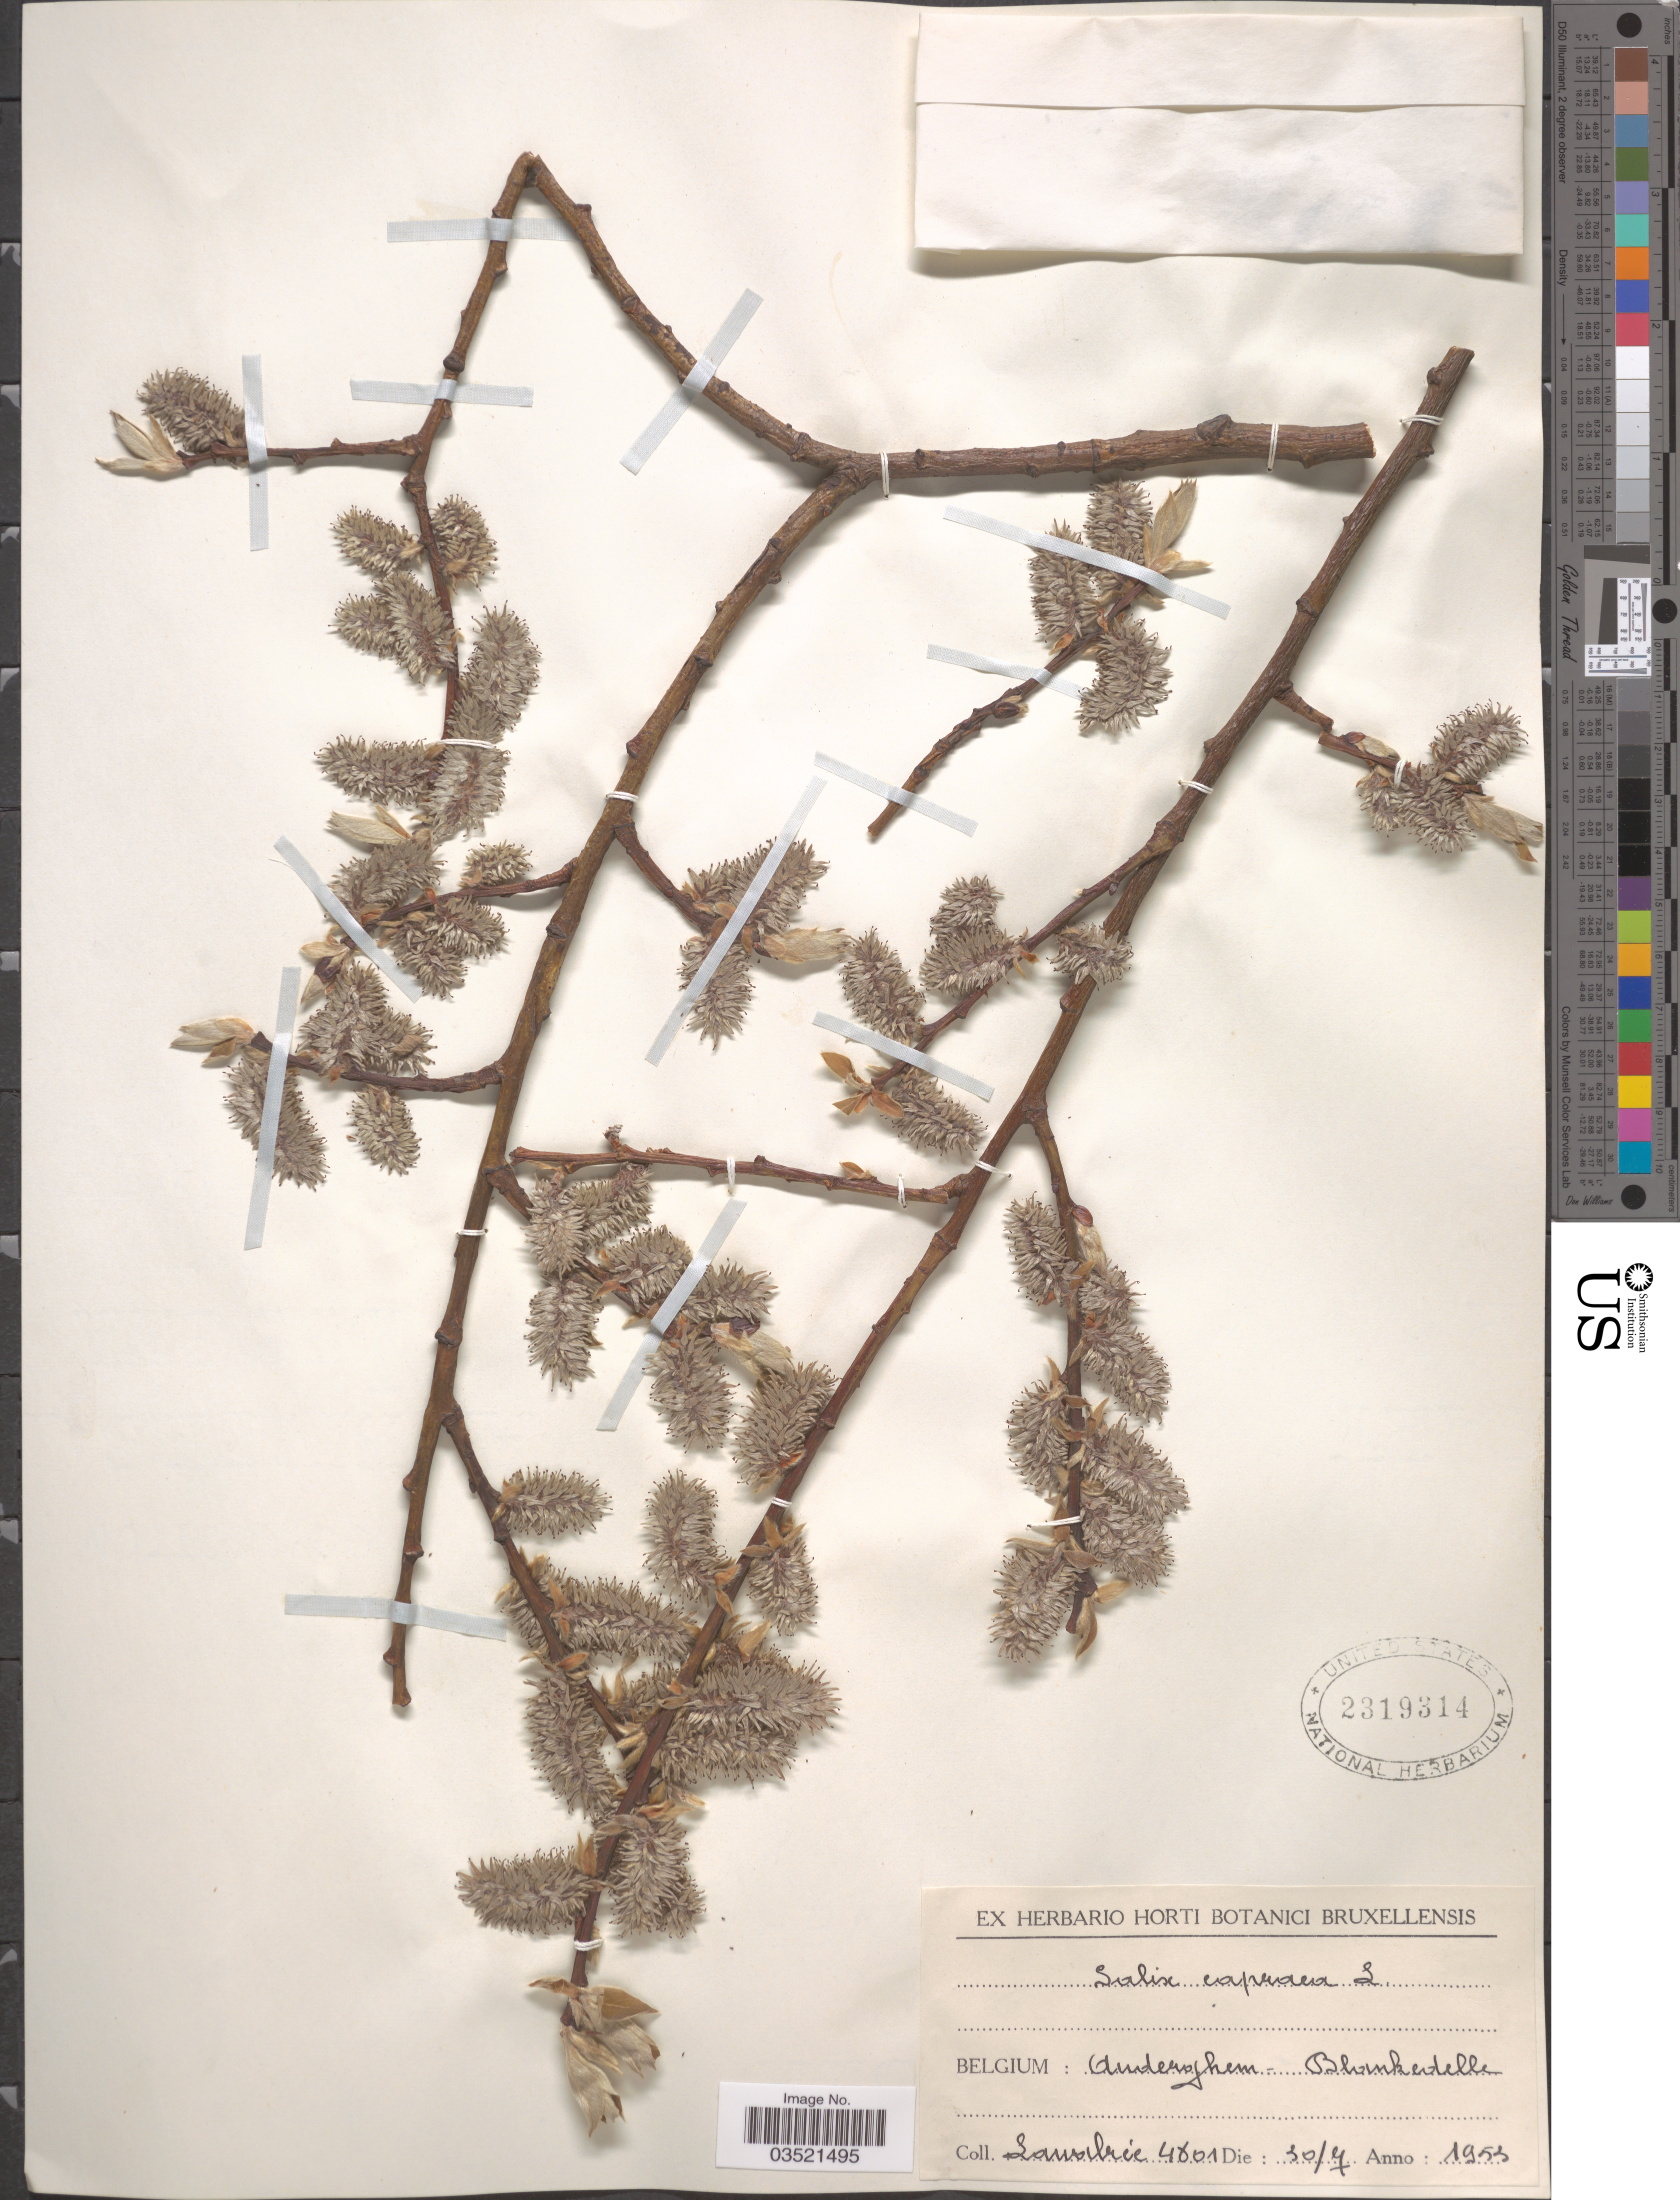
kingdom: Plantae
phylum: Tracheophyta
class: Magnoliopsida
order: Malpighiales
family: Salicaceae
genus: Salix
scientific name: Salix caprea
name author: L.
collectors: Lawalrée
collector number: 4601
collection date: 1953-07-30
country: Belgium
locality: Auderghem - Blankedelle.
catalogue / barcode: US 2319314